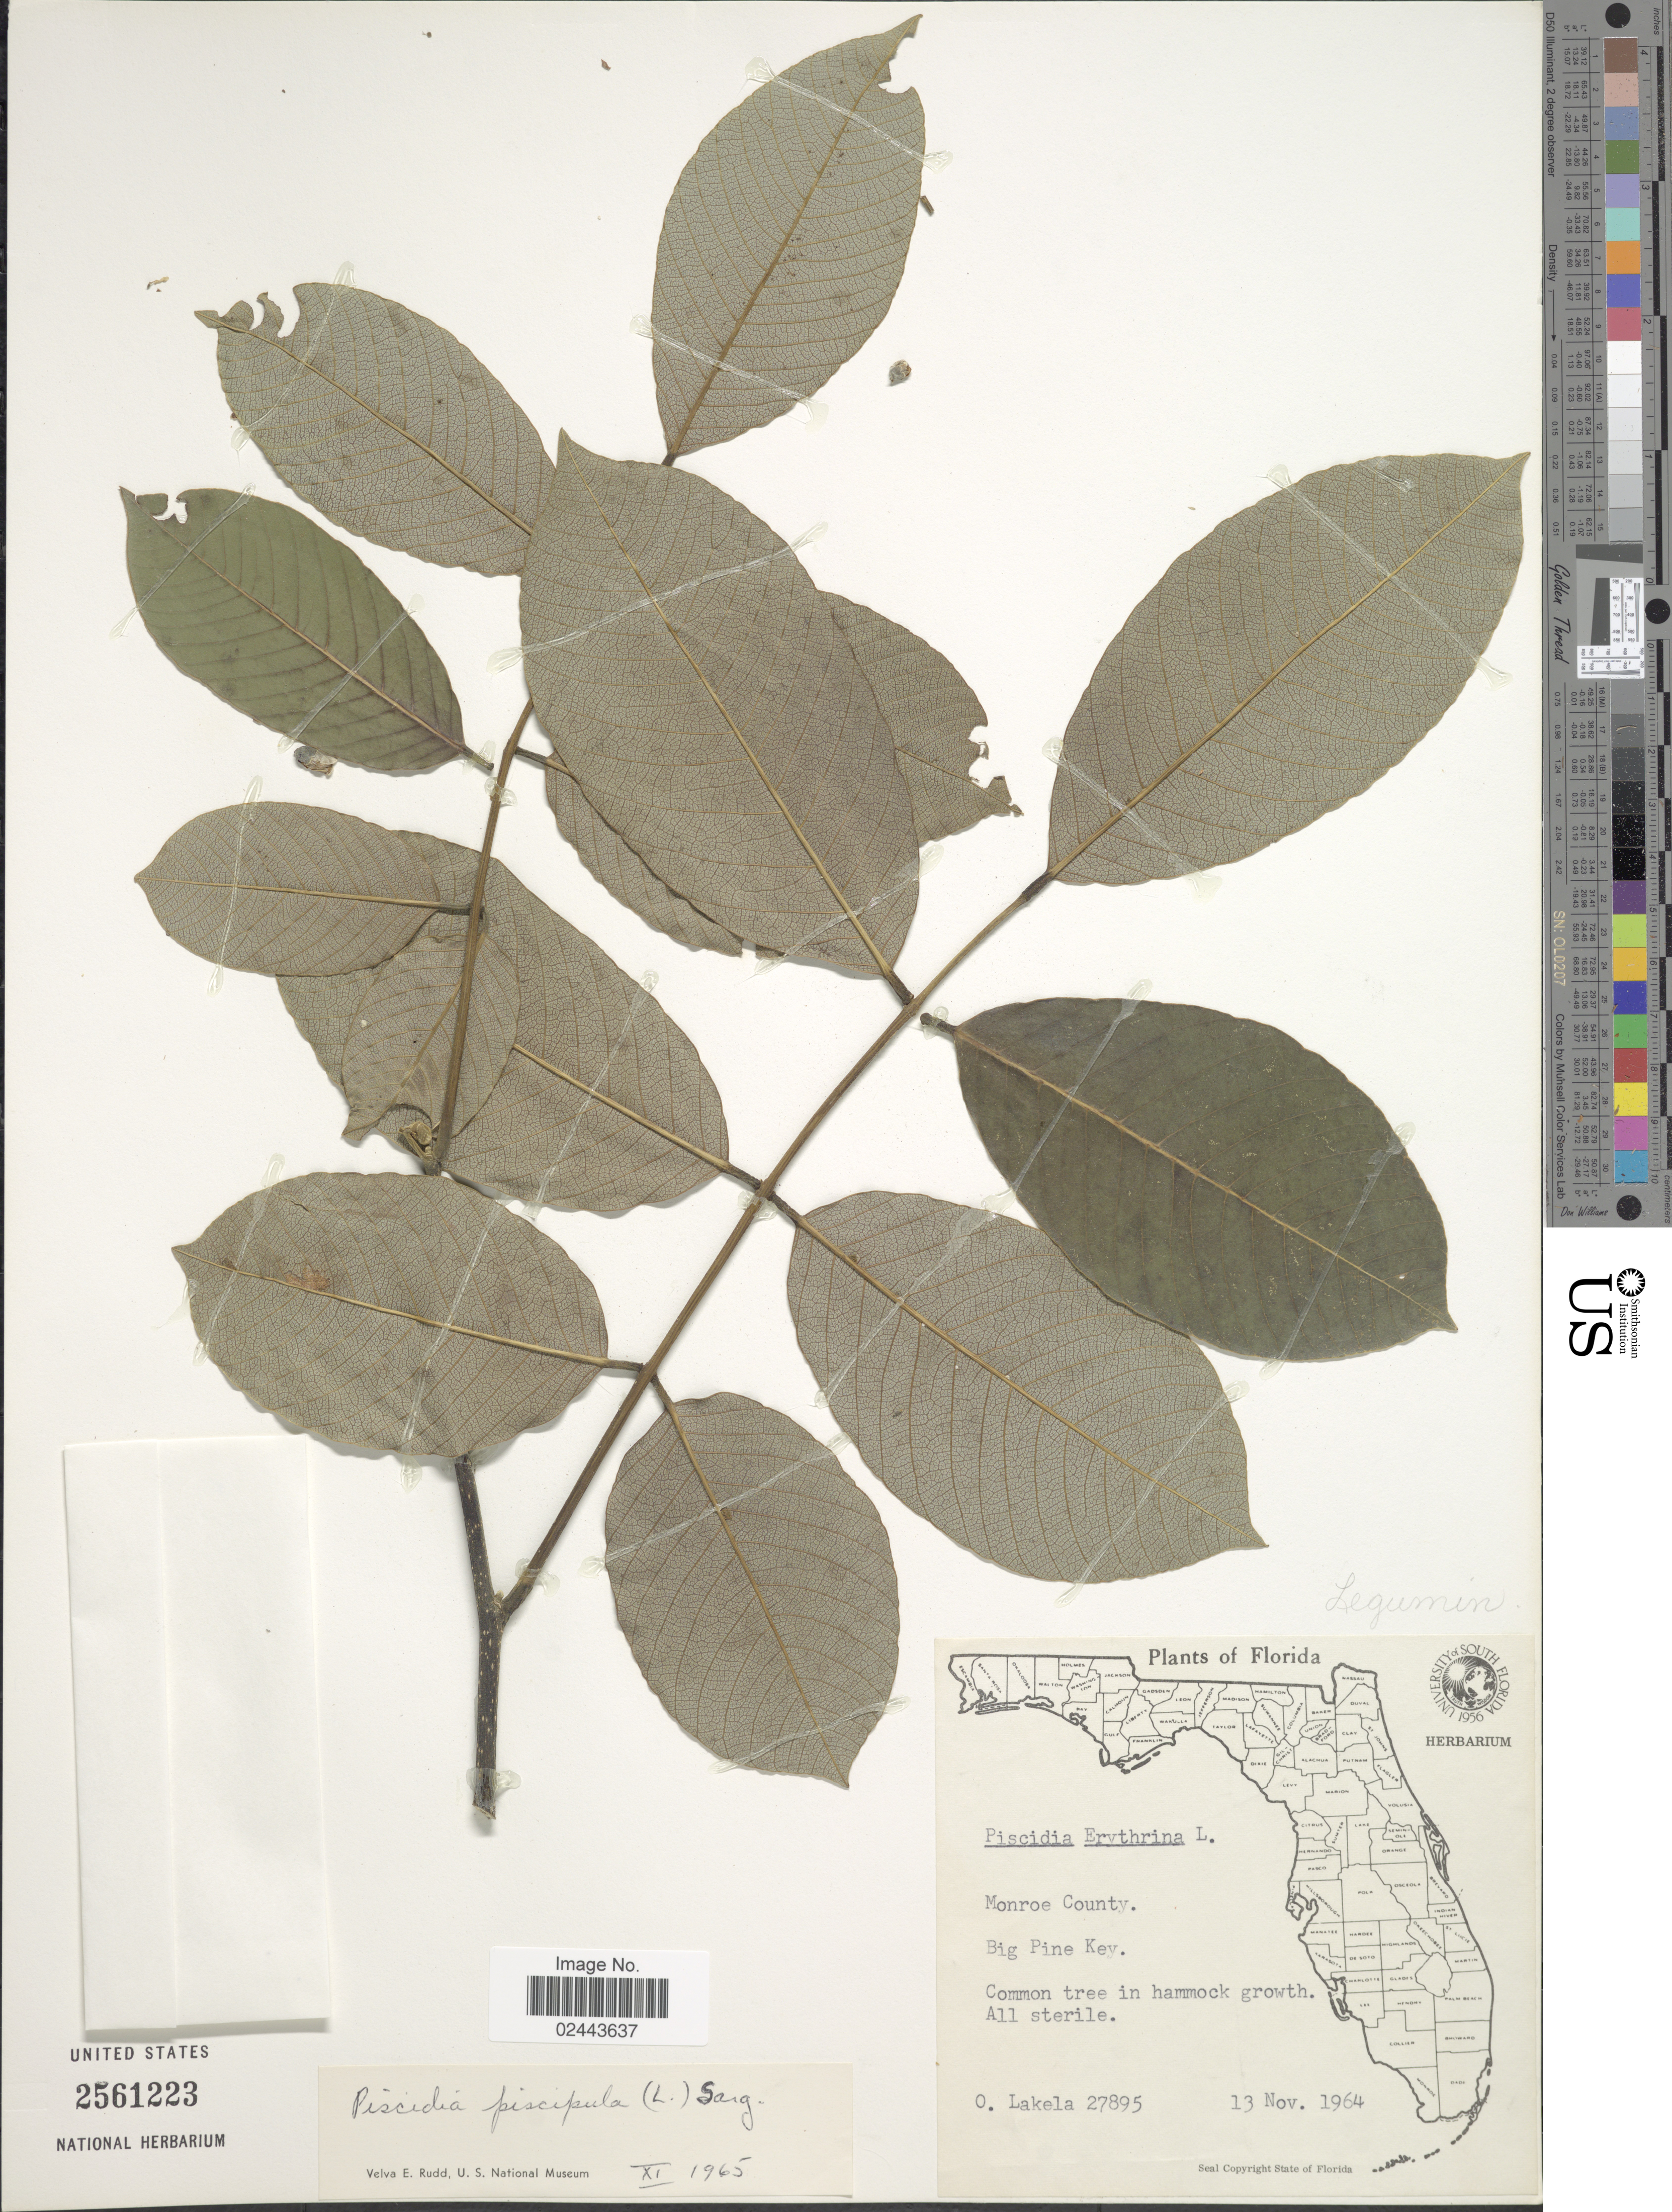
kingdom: Plantae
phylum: Tracheophyta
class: Magnoliopsida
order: Fabales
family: Fabaceae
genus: Piscidia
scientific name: Piscidia piscipula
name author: (L.) Sarg.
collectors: O. Lakela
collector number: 27895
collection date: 1964-11-13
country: United States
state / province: Florida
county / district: Monroe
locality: Monroe County, Big Pine Key, in hammock growth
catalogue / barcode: US 2561223